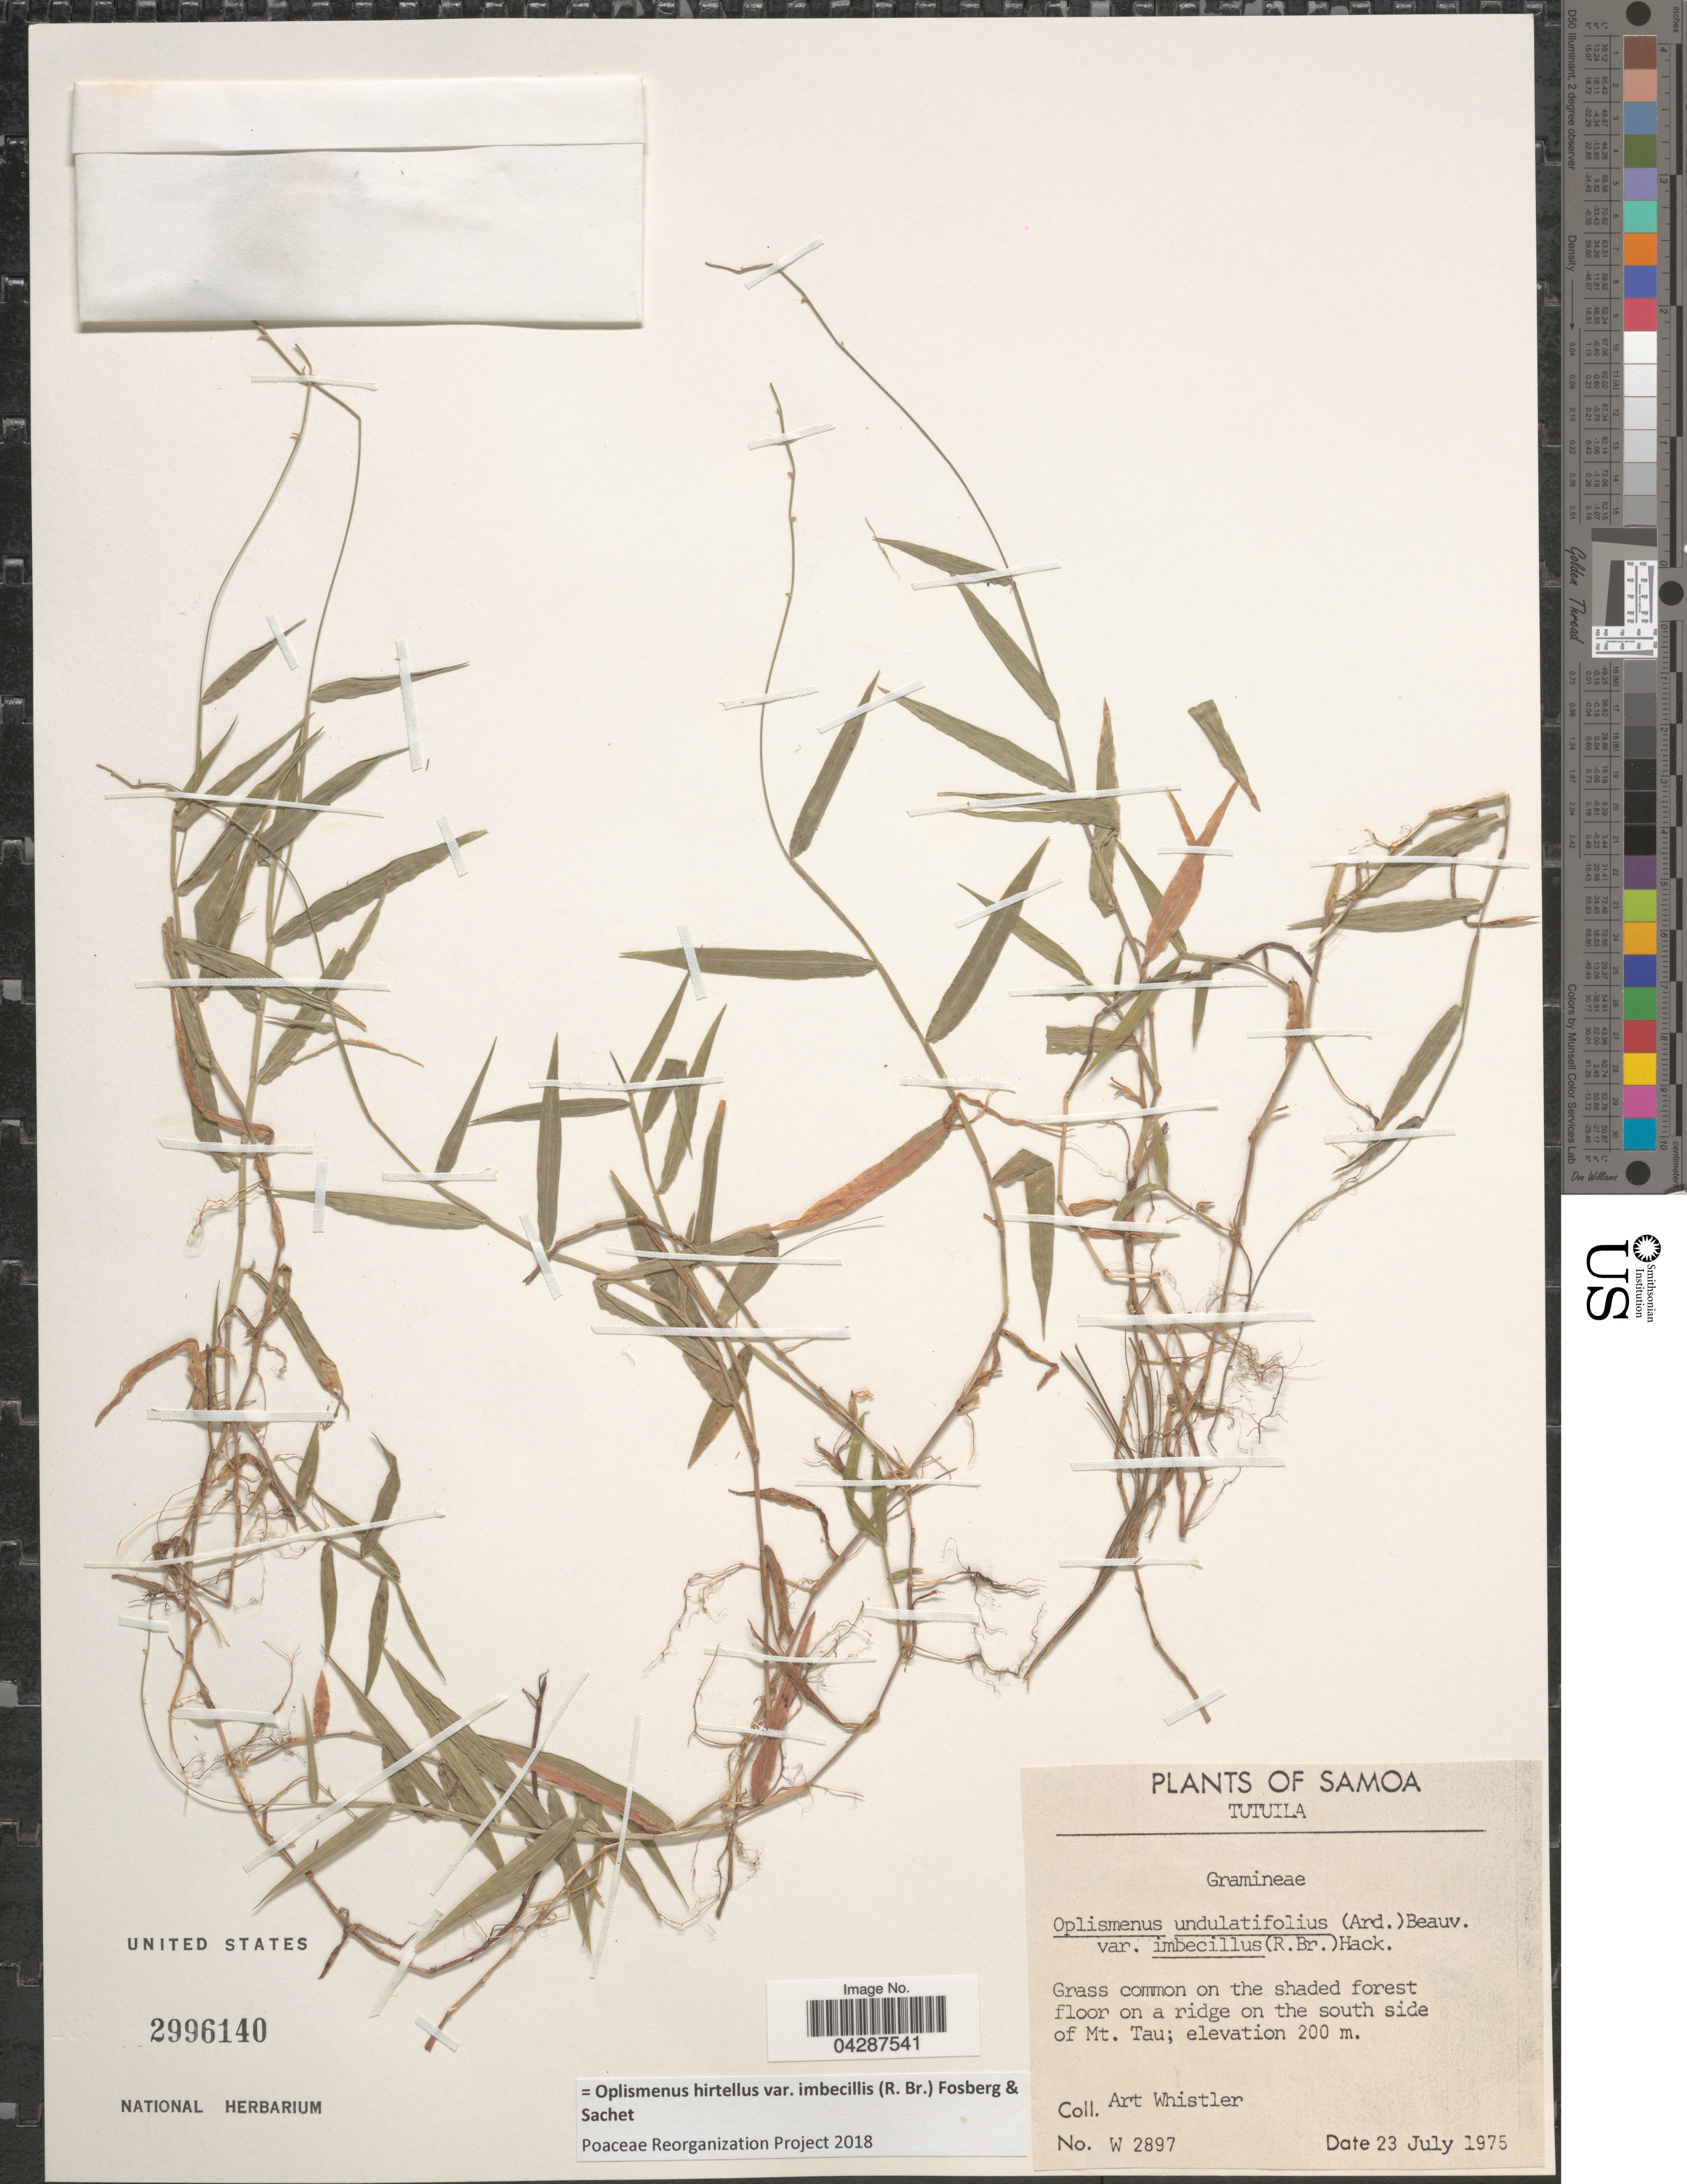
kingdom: Plantae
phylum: Tracheophyta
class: Liliopsida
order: Poales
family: Poaceae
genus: Oplismenus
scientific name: Oplismenus hirtellus var. imbecillis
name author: (R. Br.) Fosberg & Sachet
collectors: A. Whistler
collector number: W 2897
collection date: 1975-07-23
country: American Samoa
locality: Samoa. Tutuila. Grass common on the shaded forest floor on a ridge on the south side of Mt. Tau.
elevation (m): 200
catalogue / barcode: US 2996140